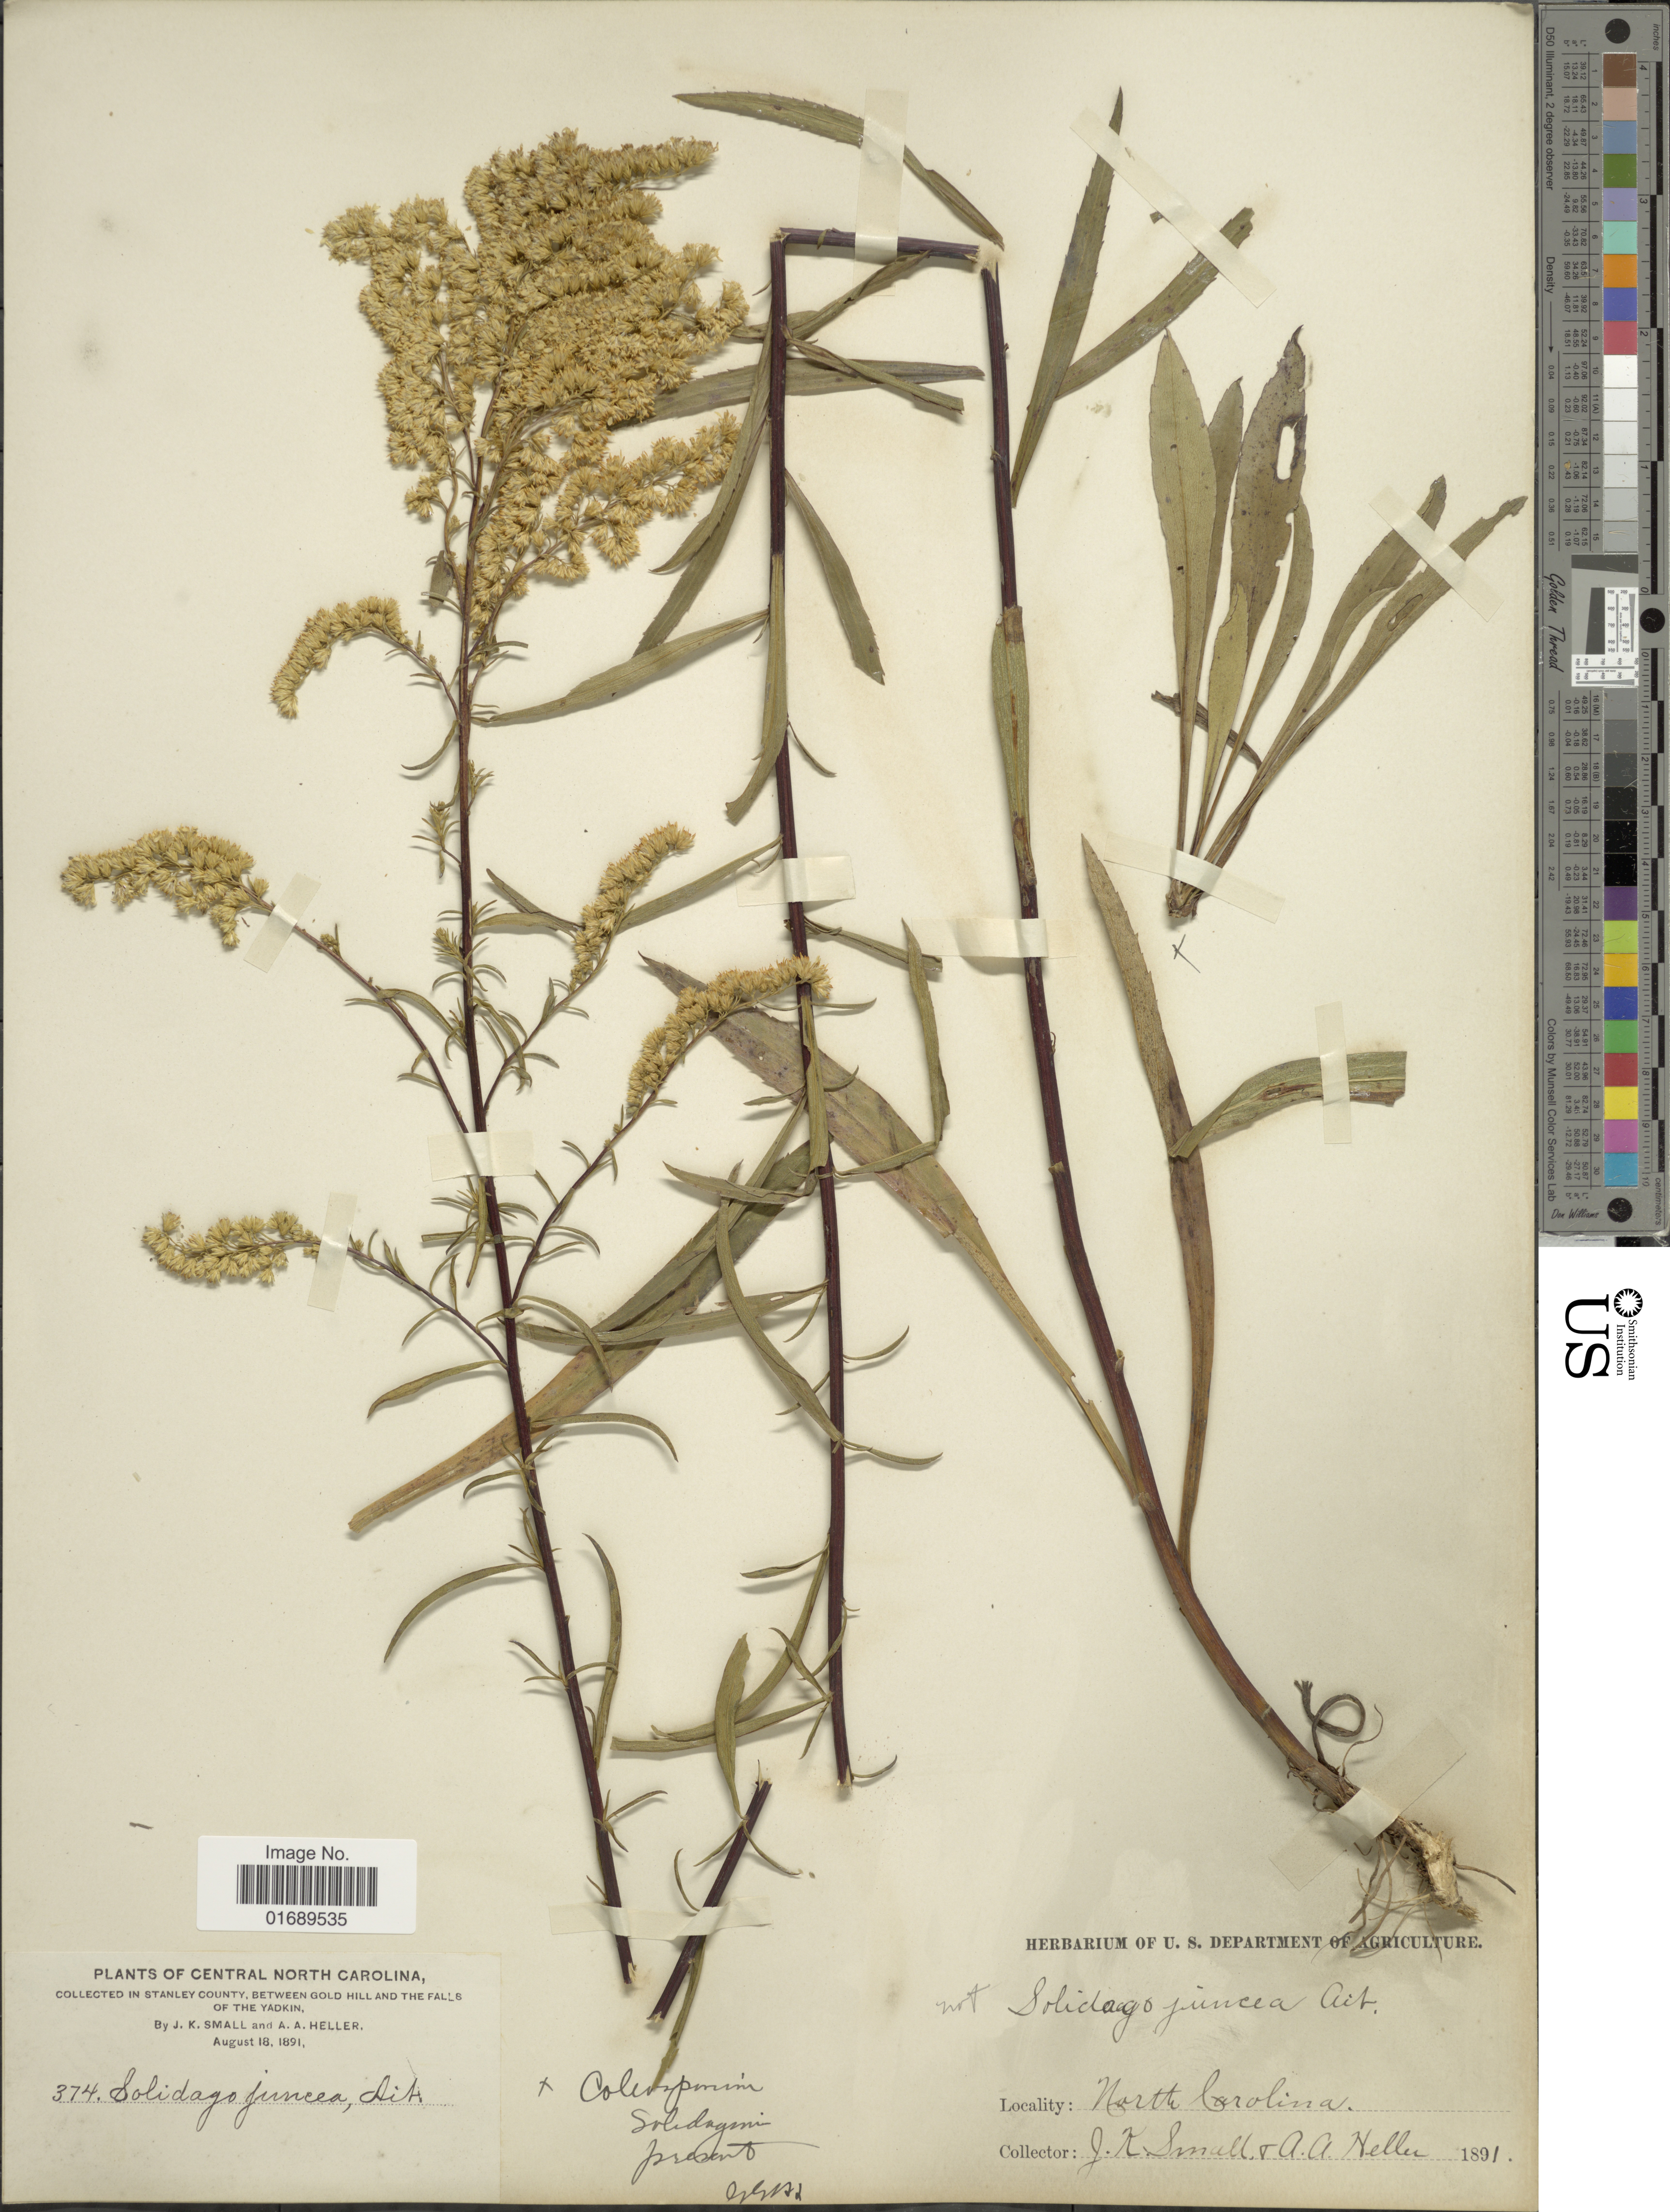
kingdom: Plantae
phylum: Tracheophyta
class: Magnoliopsida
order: Asterales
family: Asteraceae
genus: Solidago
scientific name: Solidago pinetorum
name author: Aiton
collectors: J. K. Small & A. A. Heller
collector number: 374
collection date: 1891-08-18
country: United States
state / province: North Carolina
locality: Cnetral North Carolina, in Stanley county, between Gold Hills and the Falls of the Yadkin